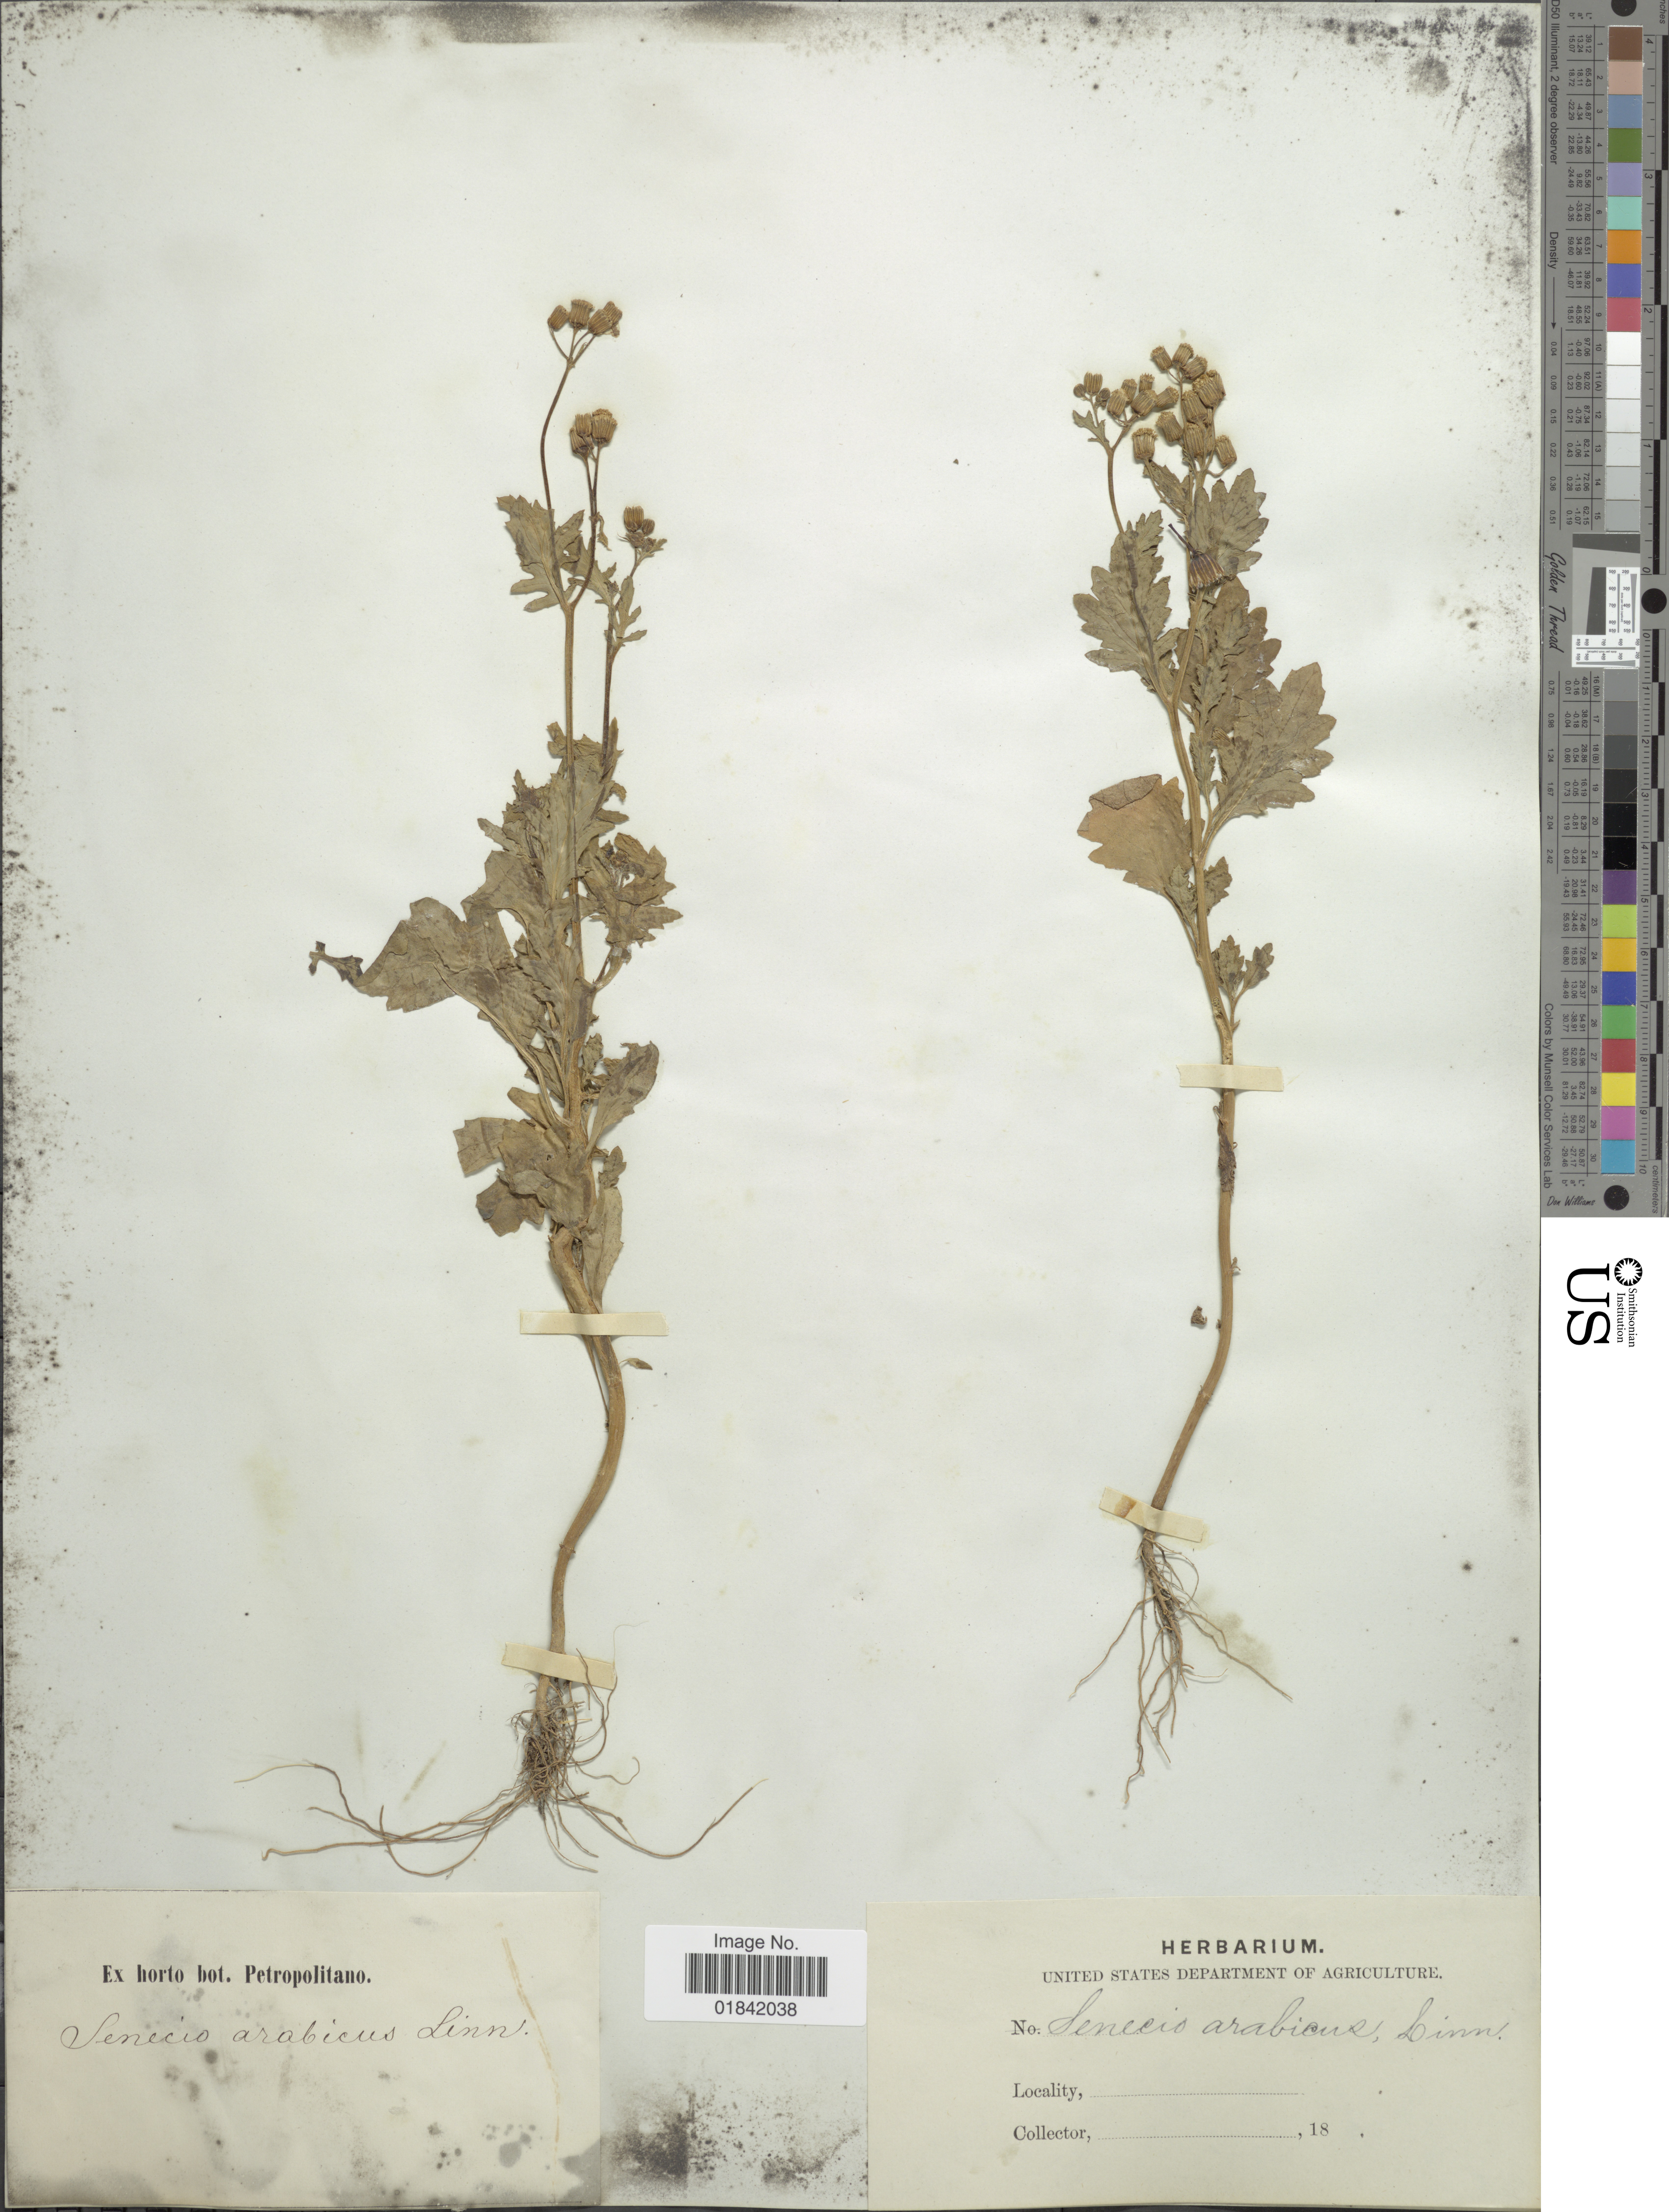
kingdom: Plantae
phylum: Tracheophyta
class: Magnoliopsida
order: Asterales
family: Asteraceae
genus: Senecio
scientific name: Senecio arabicus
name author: L.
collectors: United States Department of Agriculture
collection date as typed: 18